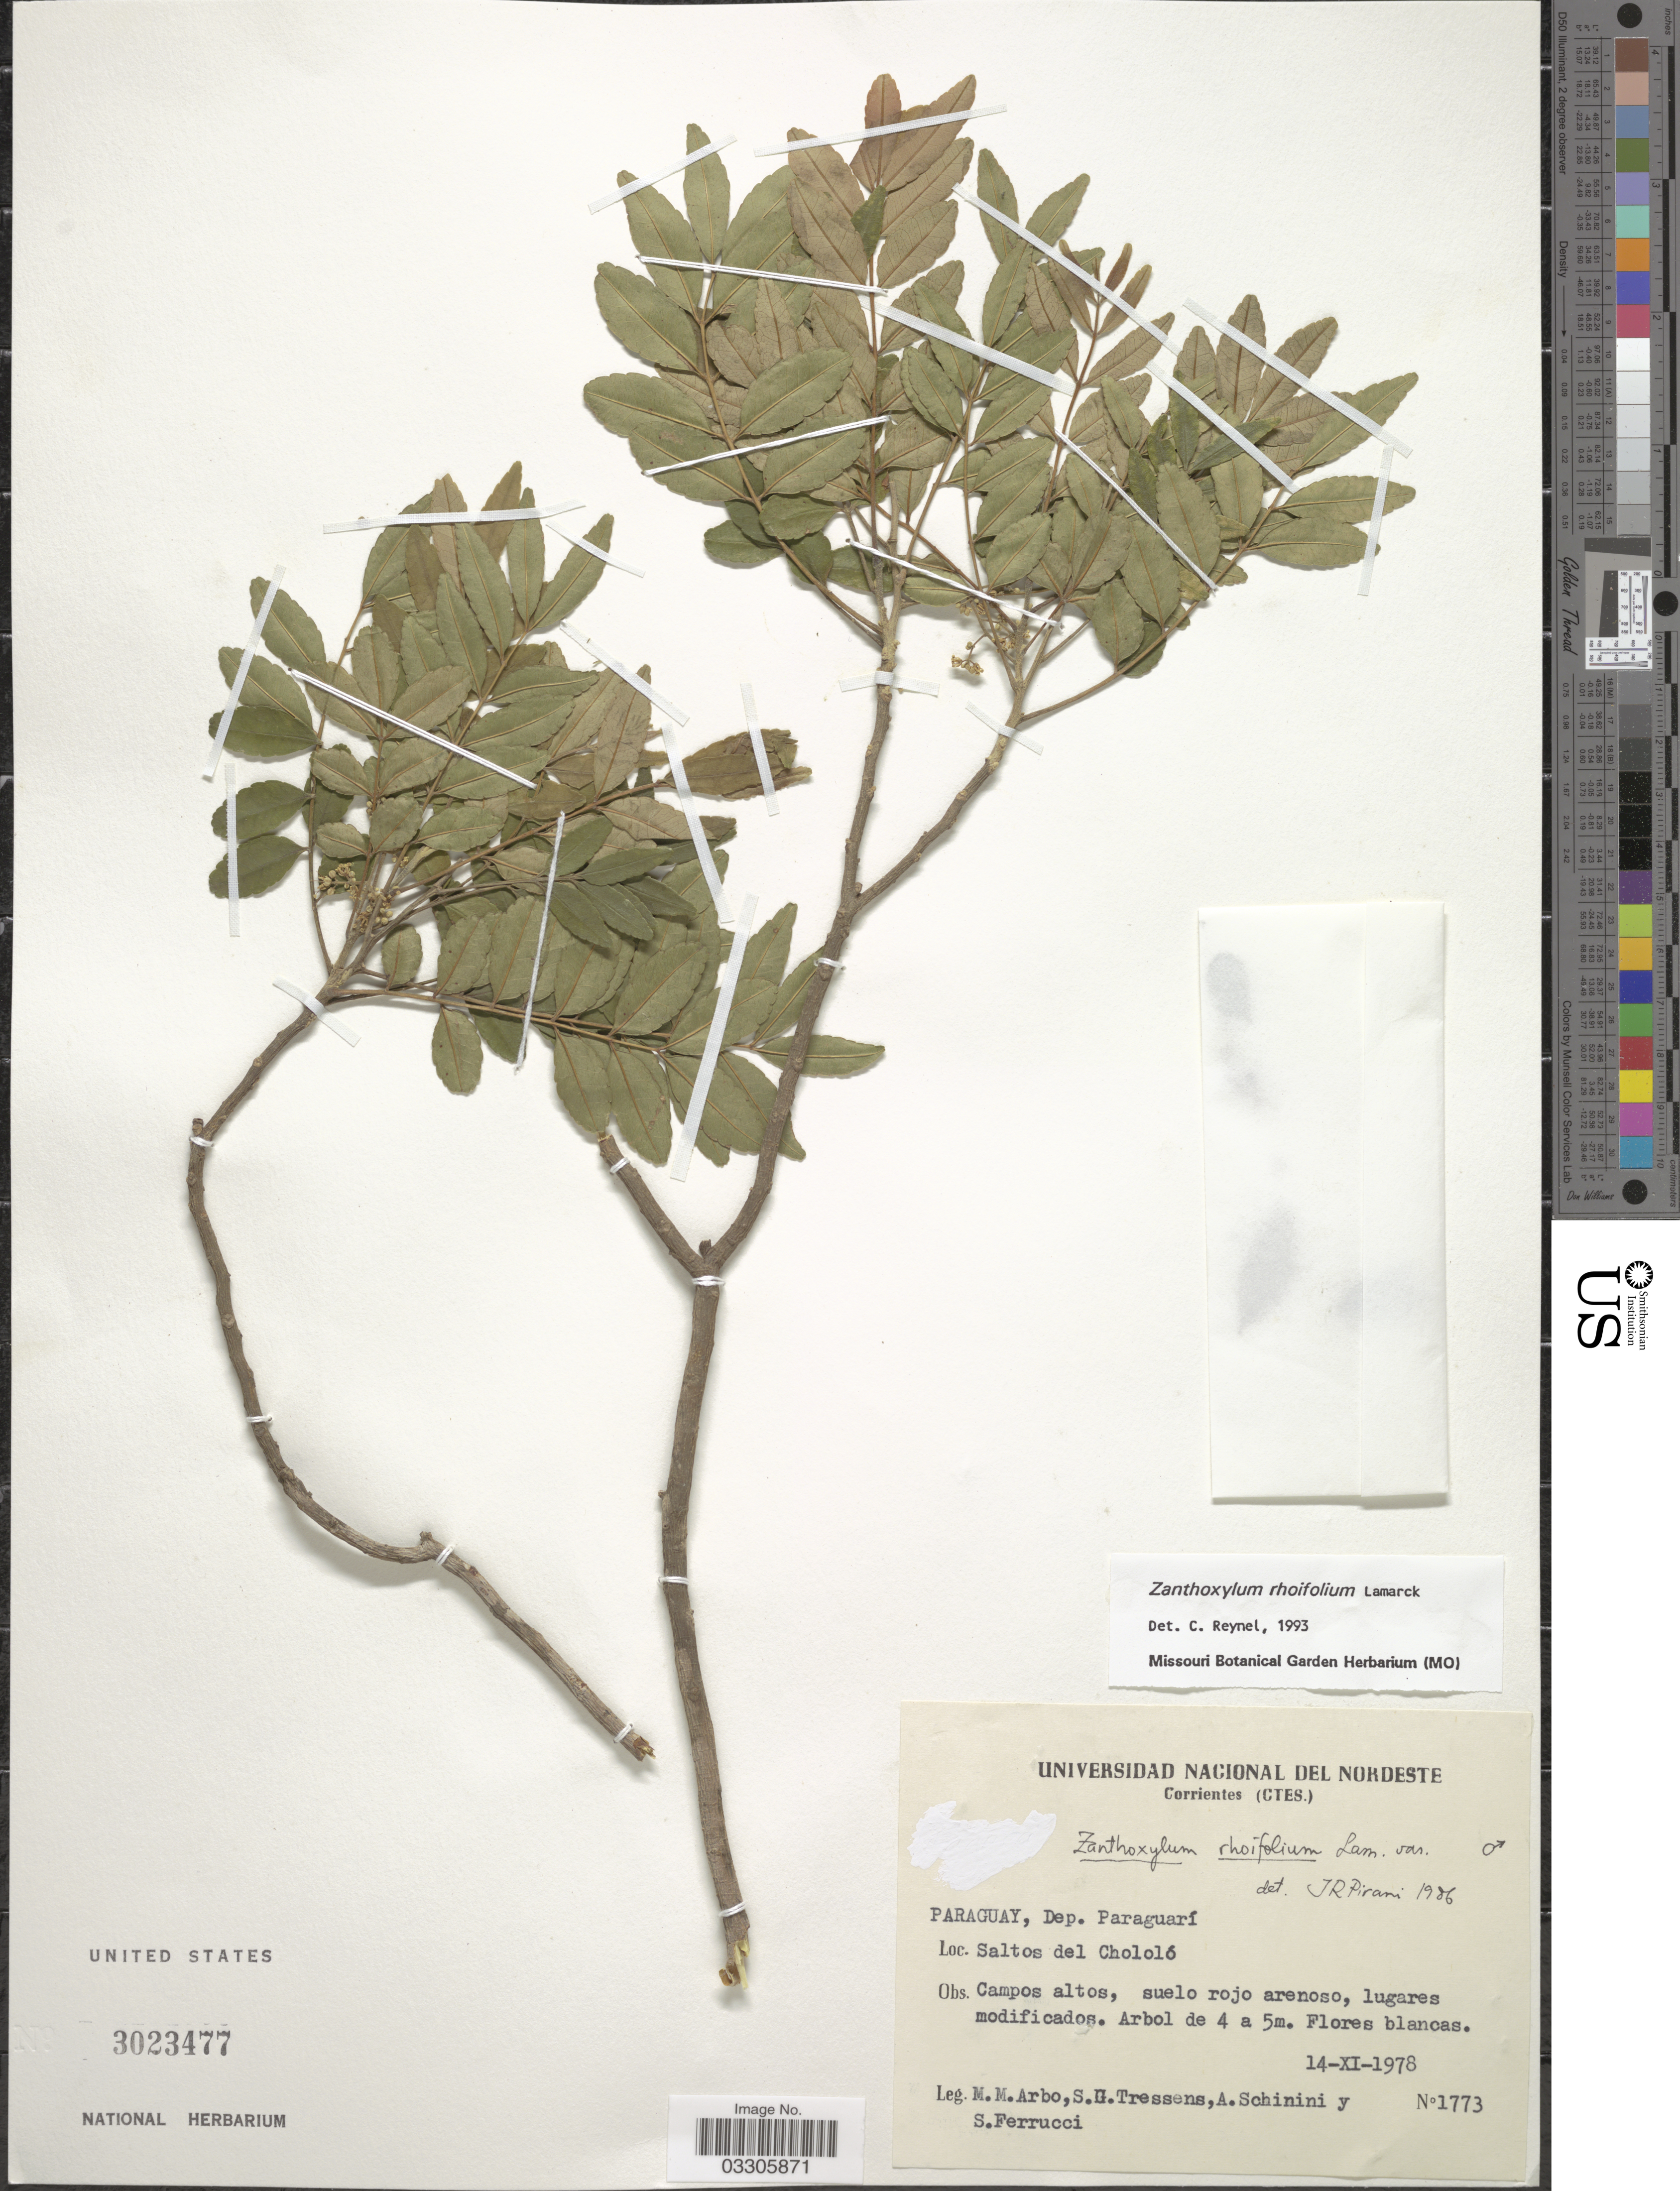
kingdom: Plantae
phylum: Tracheophyta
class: Magnoliopsida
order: Sapindales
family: Rutaceae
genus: Zanthoxylum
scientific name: Zanthoxylum rhoifolium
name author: Lam.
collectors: M. M. Arbo, S. Tressens, A. Schinini & S. Ferrucci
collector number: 1773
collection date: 1978-11-14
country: Paraguay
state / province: Paraguari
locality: Dep. Paraguarí, Saltos del Chololó.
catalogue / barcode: US 3023477